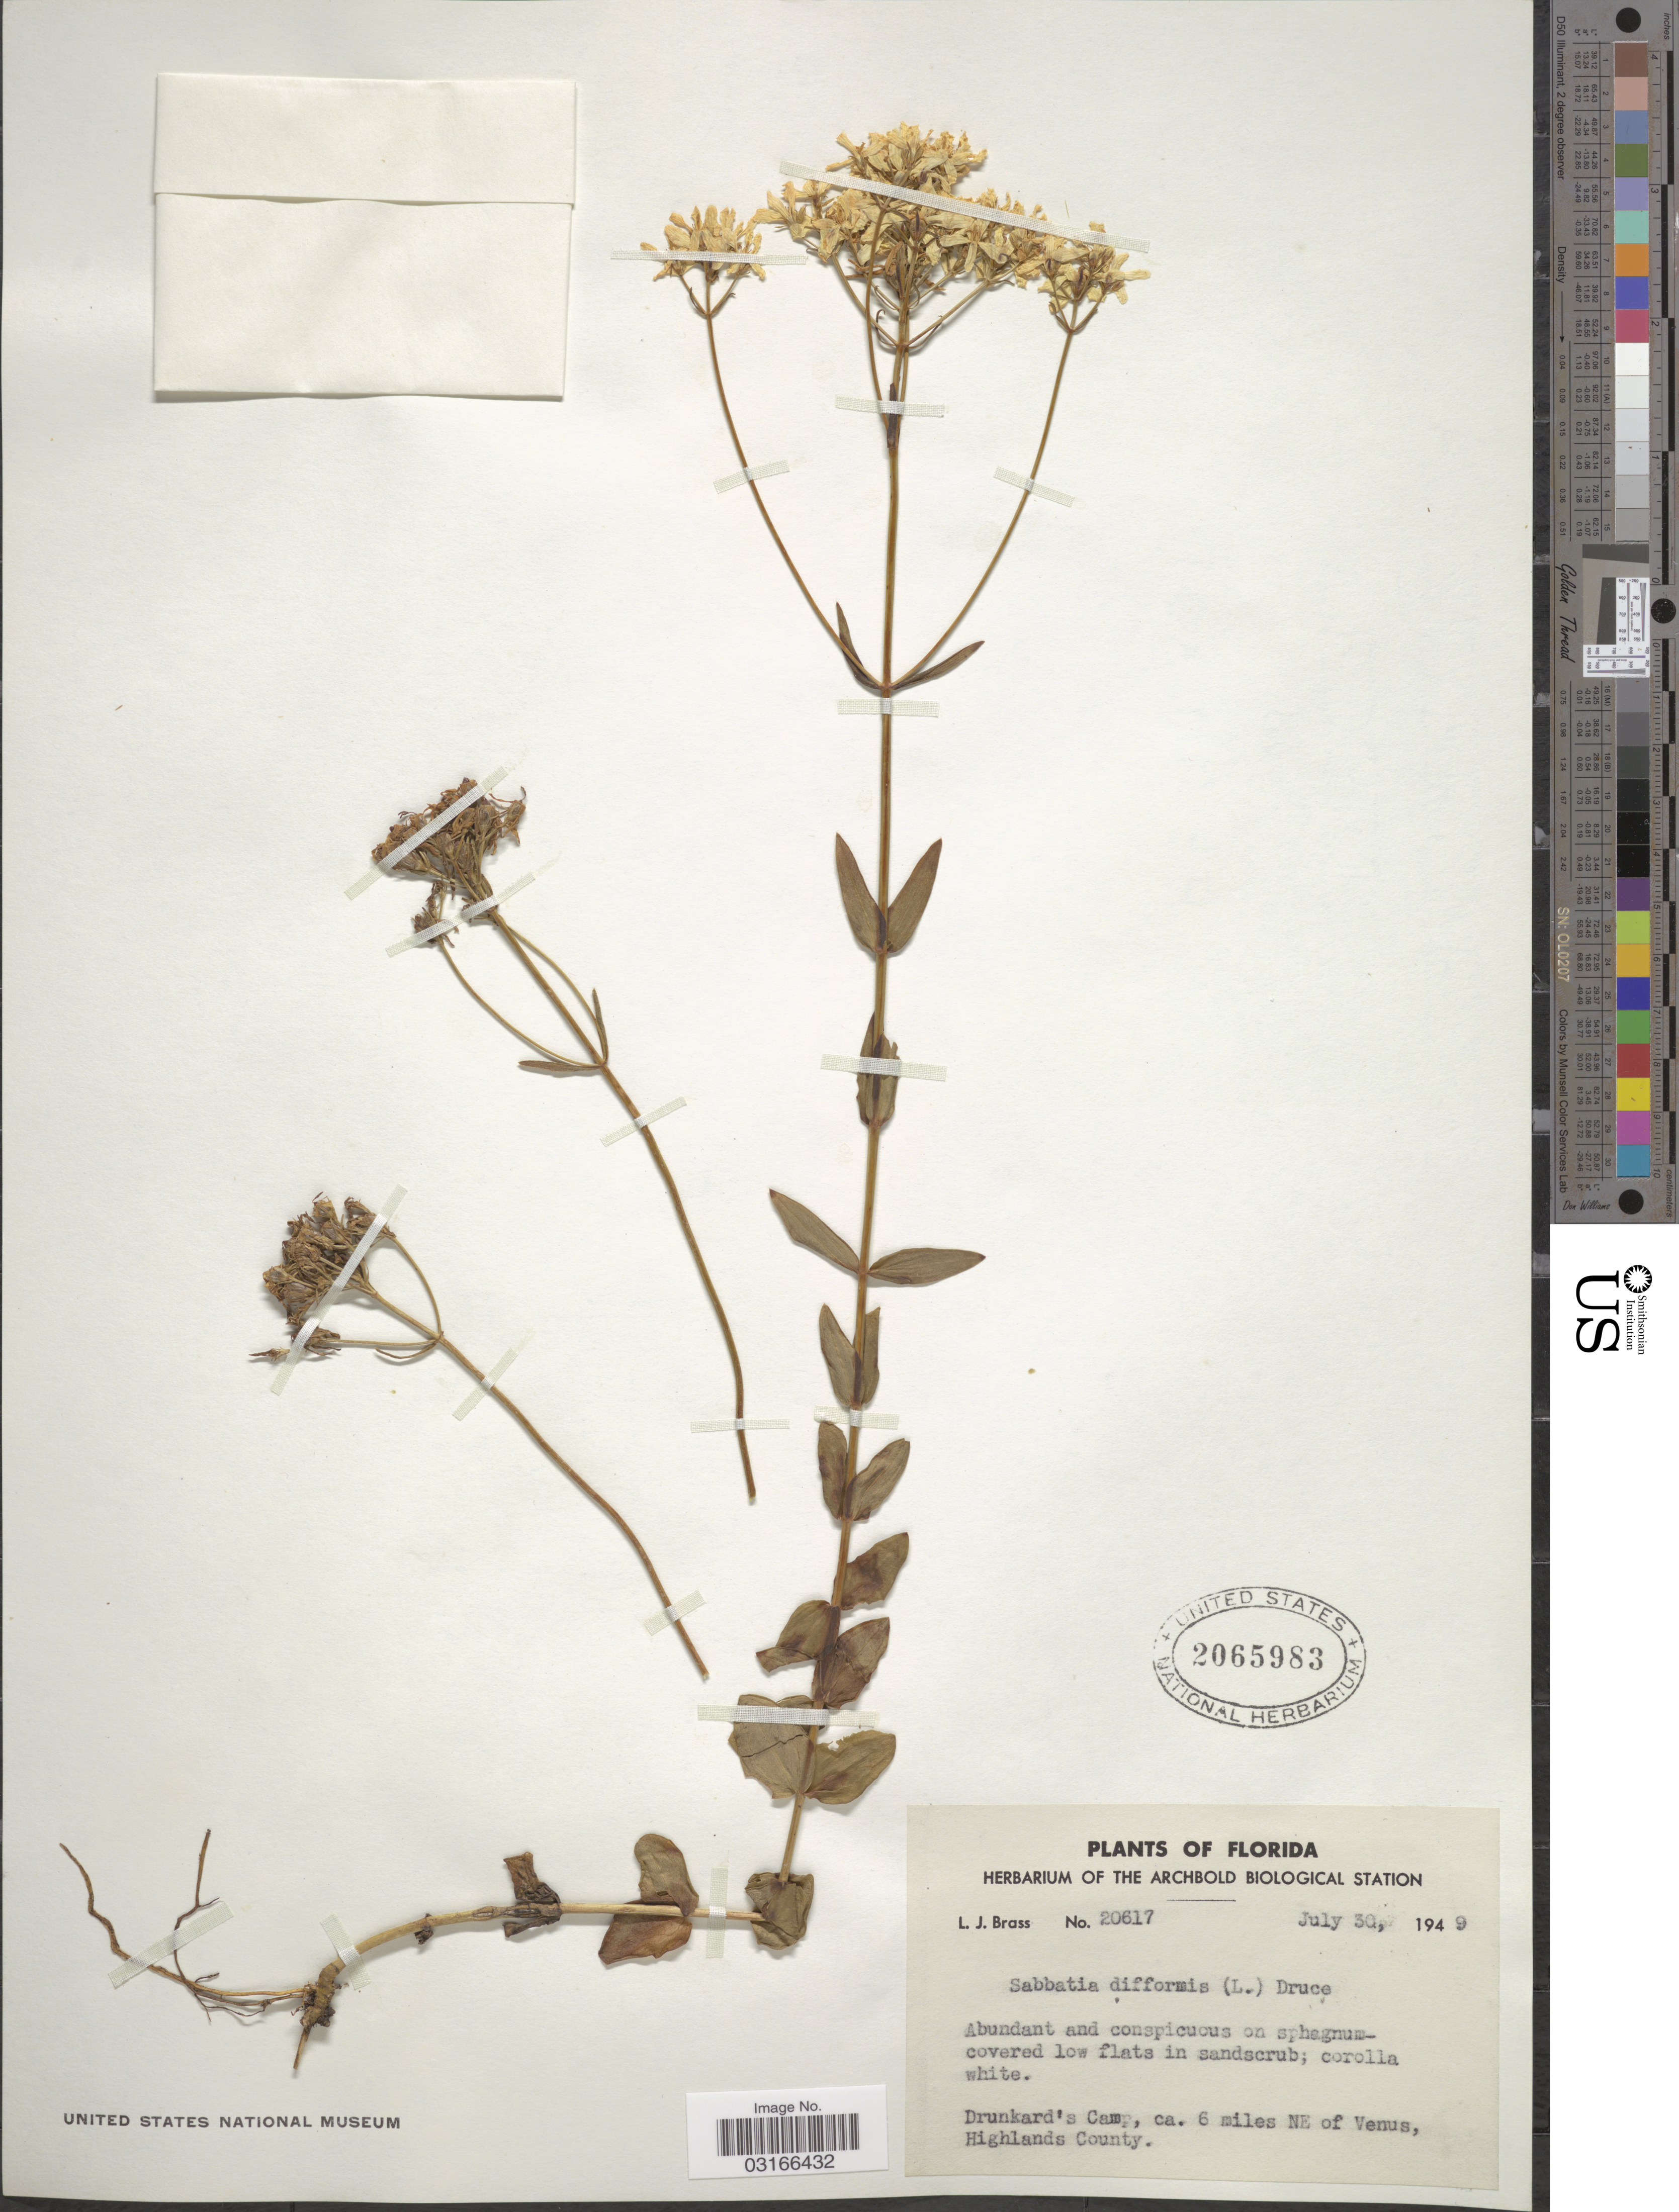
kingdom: Plantae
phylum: Tracheophyta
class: Magnoliopsida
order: Gentianales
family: Gentianaceae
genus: Sabatia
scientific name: Sabatia difformis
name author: (L.) Druce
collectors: L. J. Brass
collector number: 20617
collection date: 1949-07-30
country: United States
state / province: Florida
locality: Drunkard's Camp, ca. 6 miles NE of Venus. Highlands County.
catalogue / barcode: US 2065983